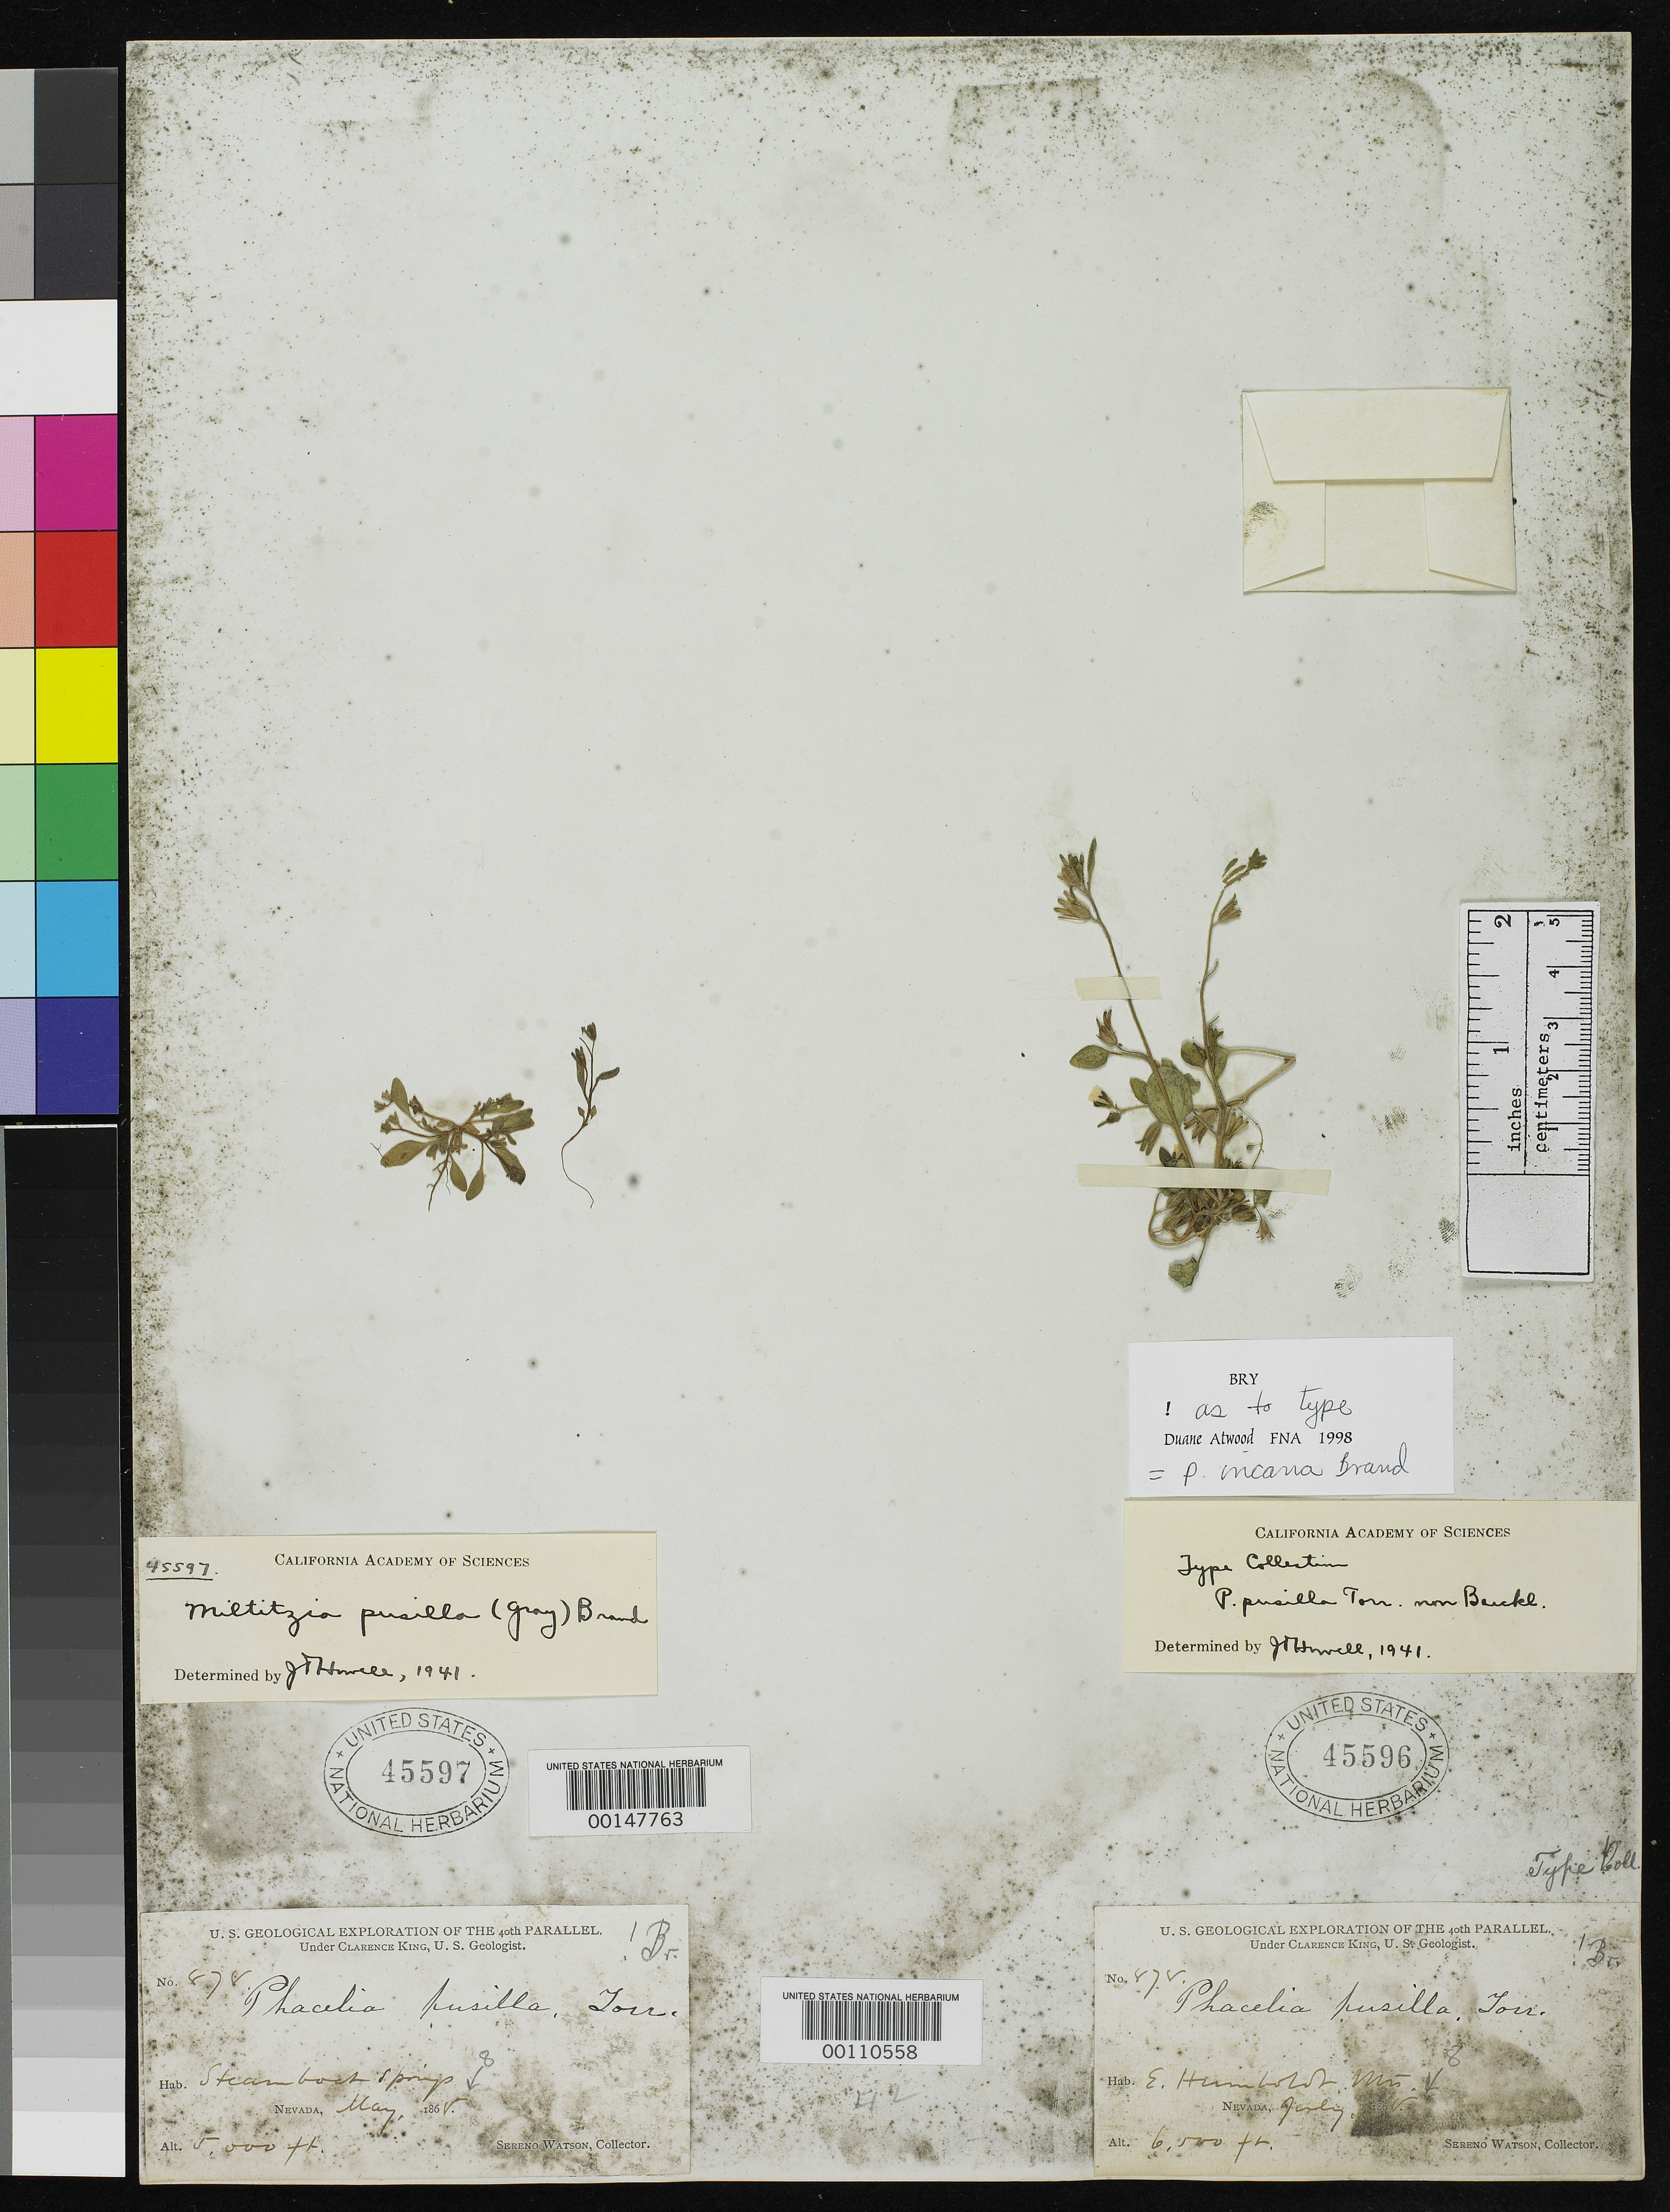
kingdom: Plantae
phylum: Tracheophyta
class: Magnoliopsida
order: Boraginales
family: Hydrophyllaceae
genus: Phacelia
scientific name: Phacelia pusilla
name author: Torr. ex S. Watson in C. King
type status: Isotype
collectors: S. Watson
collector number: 878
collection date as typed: Jul 1868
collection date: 1868-07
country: United States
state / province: Nevada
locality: East Humboldt Mtns.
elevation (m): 1981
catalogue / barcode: US 45596